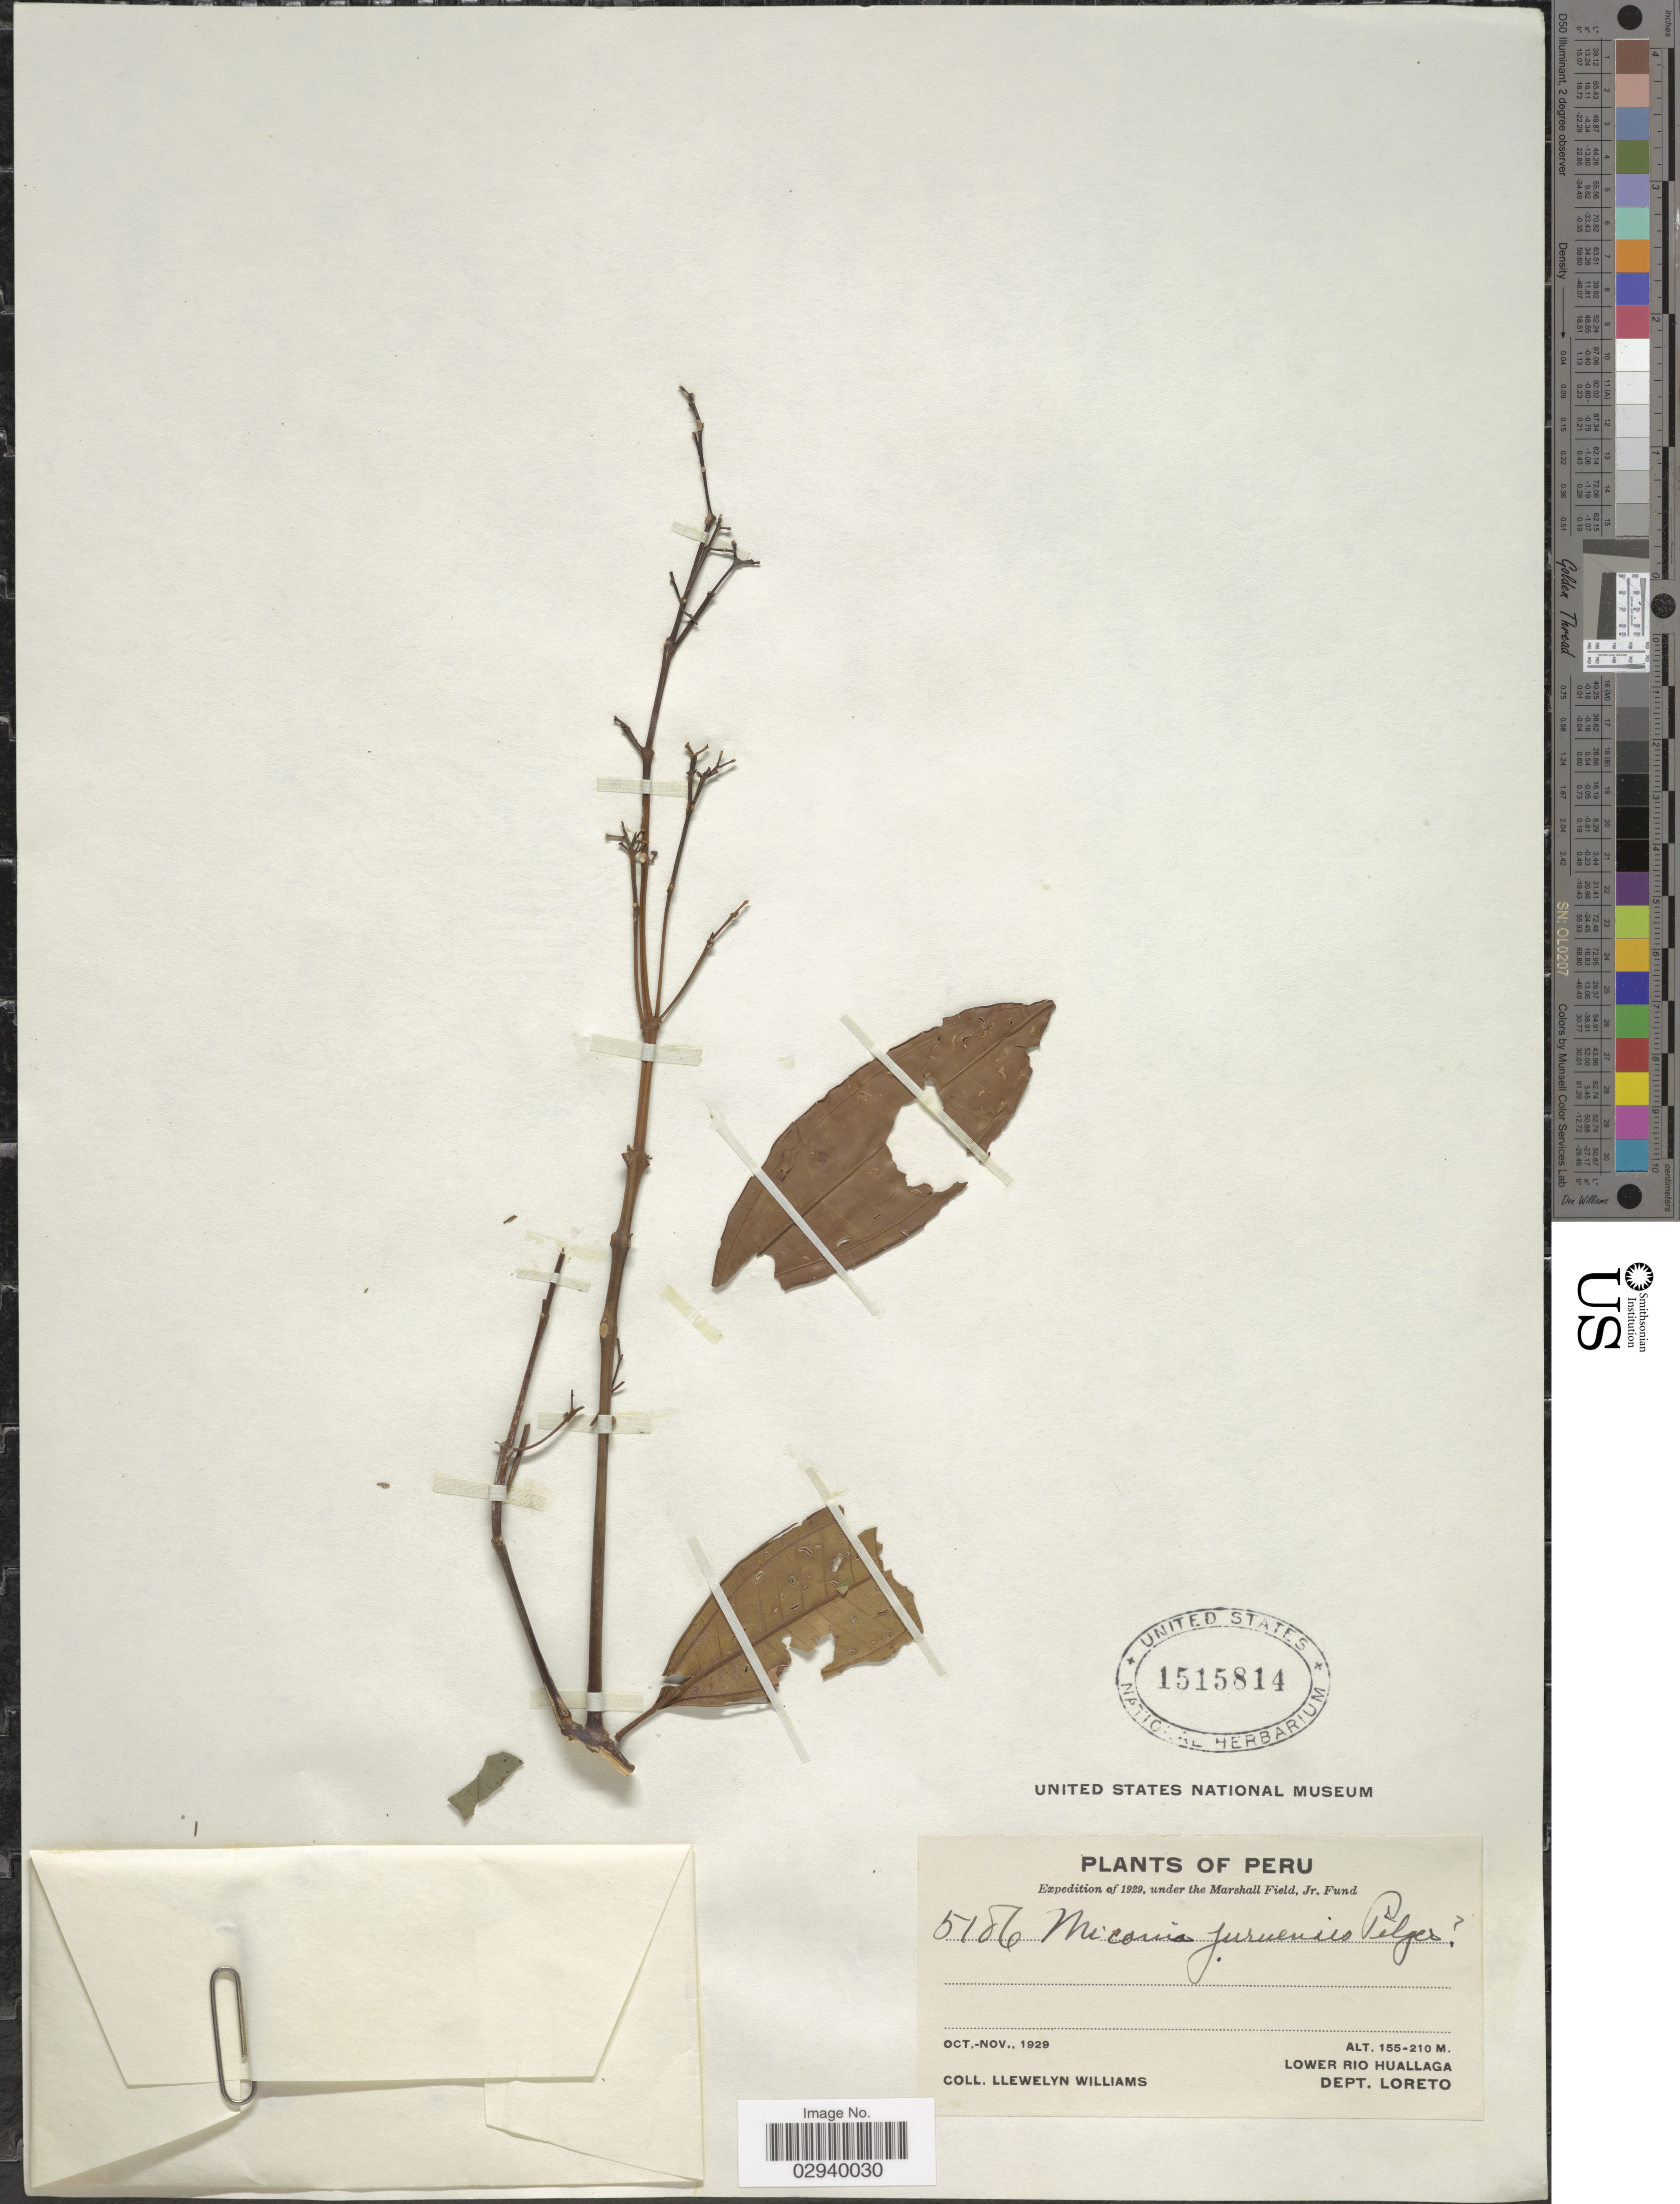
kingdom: Plantae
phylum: Tracheophyta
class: Magnoliopsida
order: Myrtales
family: Melastomataceae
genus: Miconia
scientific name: Miconia juruensis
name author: Pilg.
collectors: Ll. Williams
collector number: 5186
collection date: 1929-10/1929-11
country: Peru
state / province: Loreto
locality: Lower Rio Huallaga. Dept. Loreto.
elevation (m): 155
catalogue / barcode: US 1515814